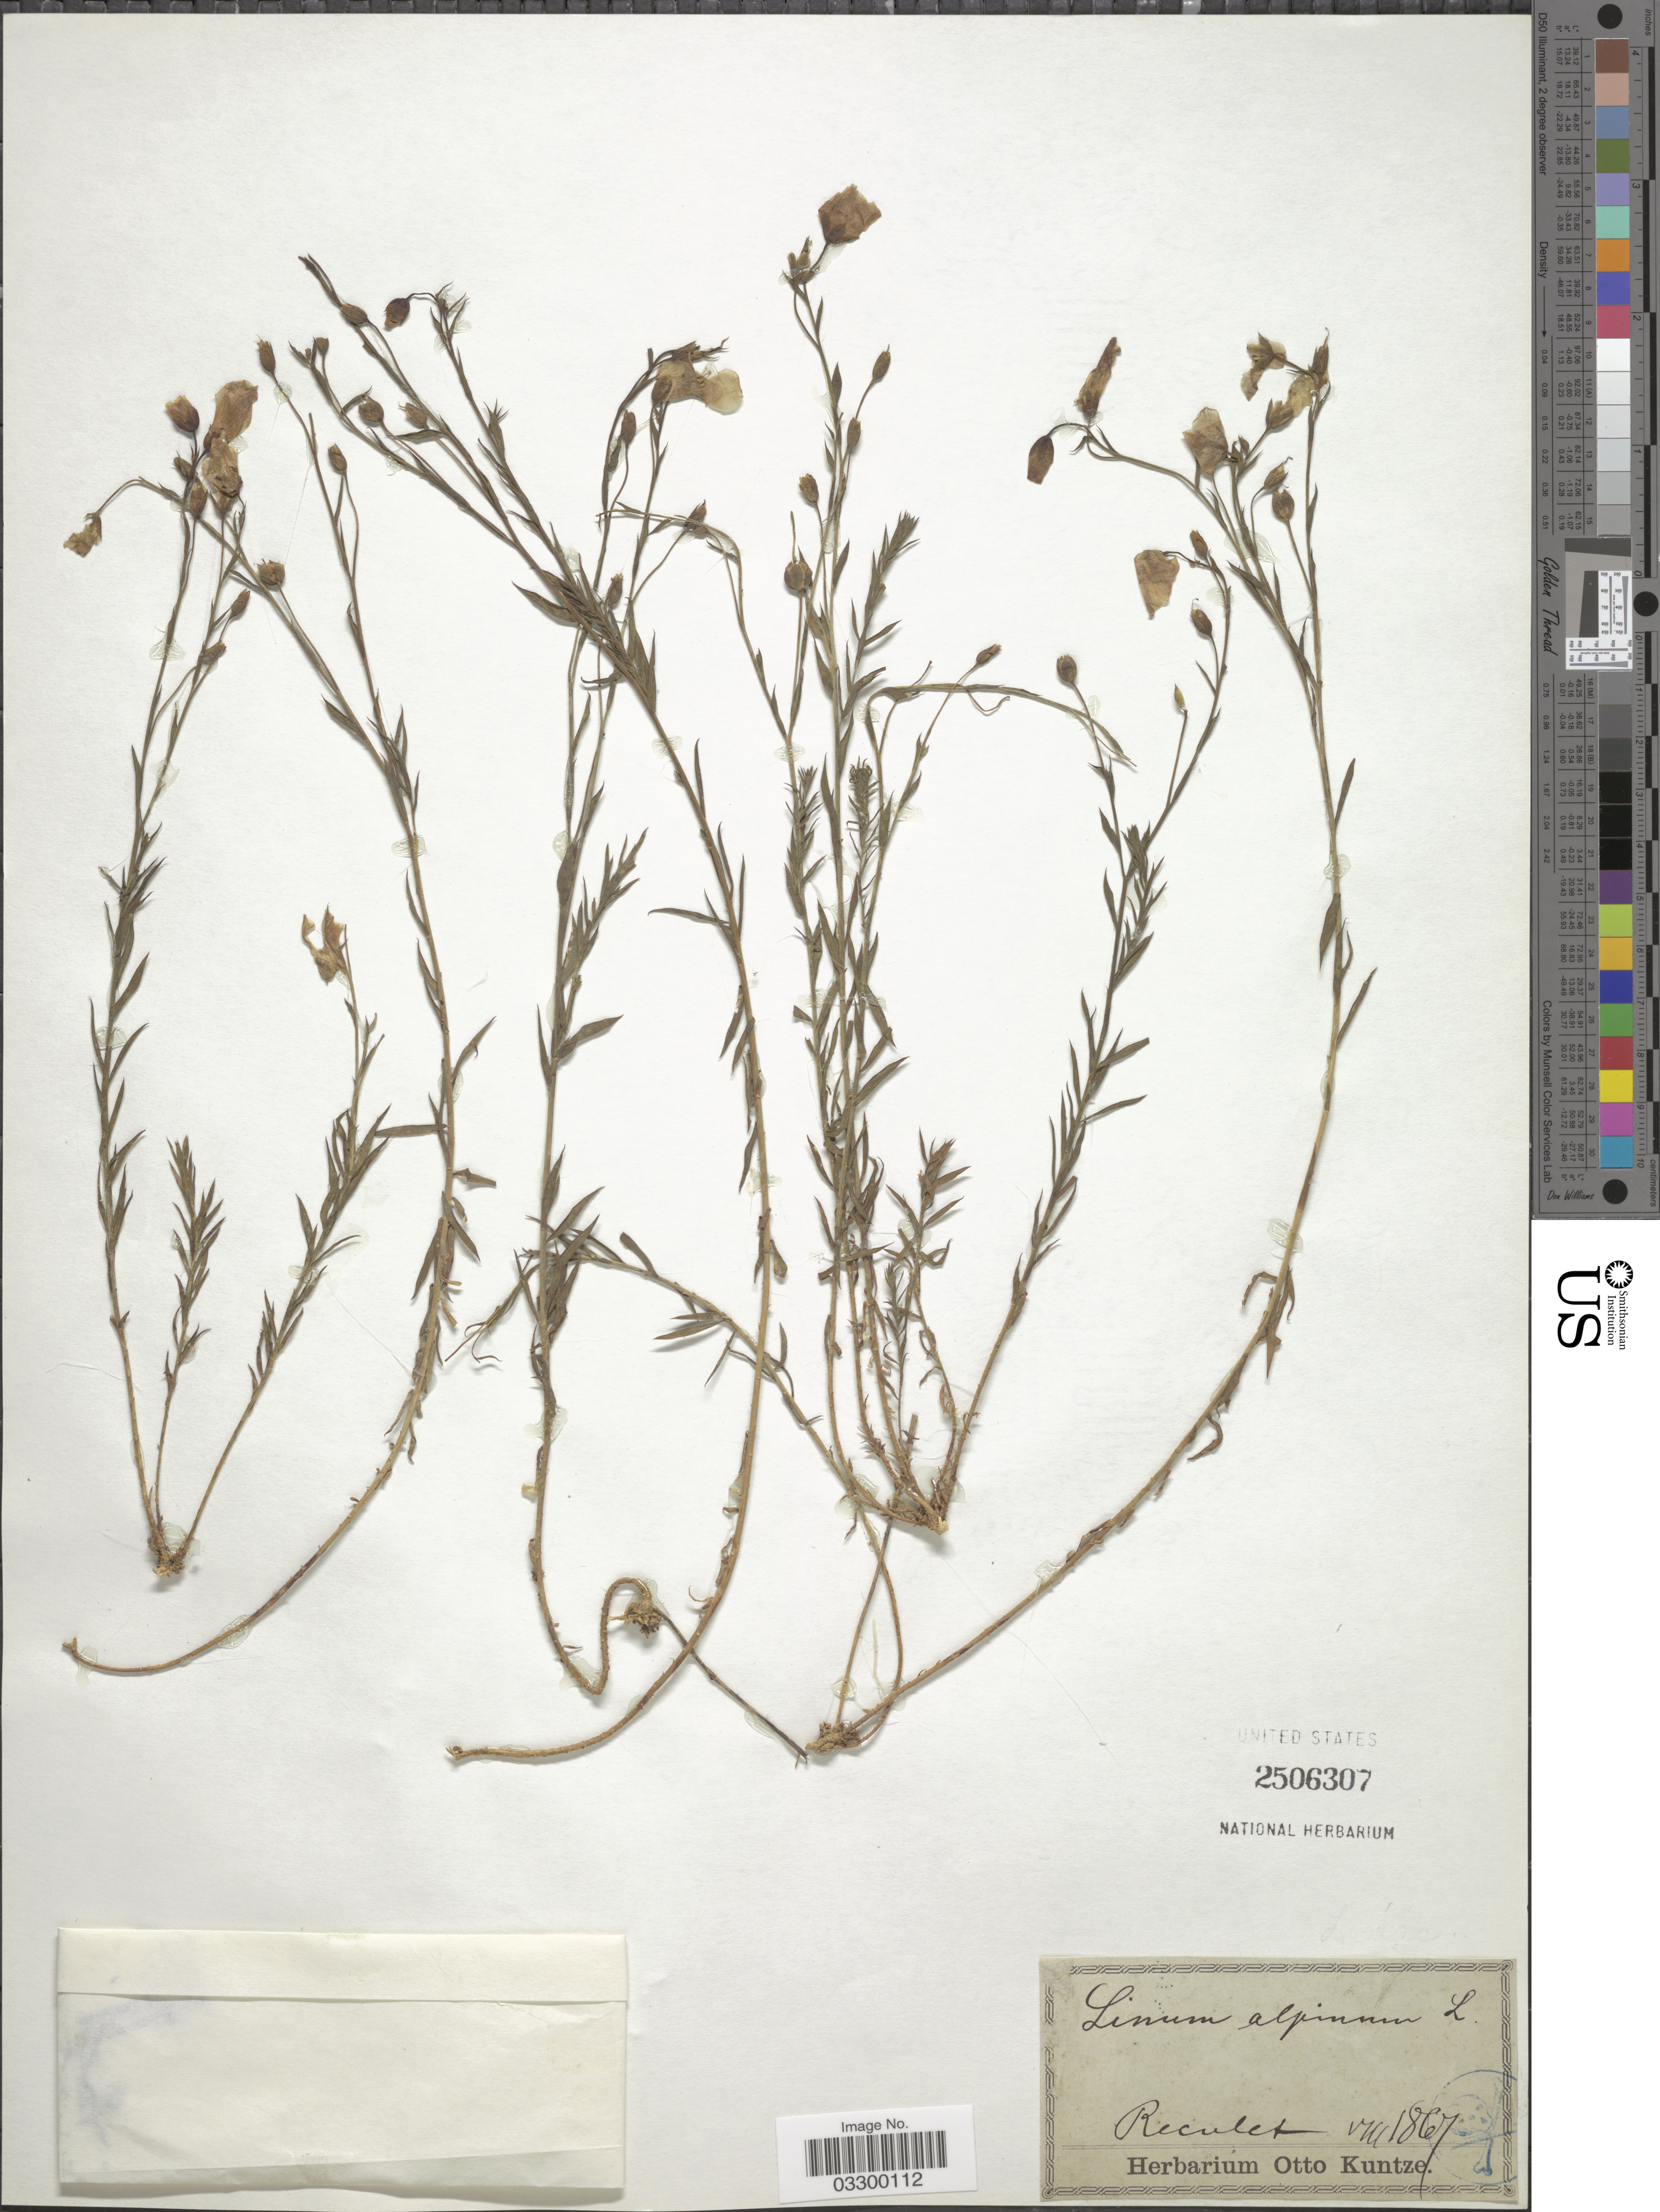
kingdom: Plantae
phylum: Tracheophyta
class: Magnoliopsida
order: Malpighiales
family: Linaceae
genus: Linum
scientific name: Linum alpinum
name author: Jacq.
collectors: ex herb. Otto Kuntze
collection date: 1867-08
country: France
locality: Reculet.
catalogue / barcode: US 2506307